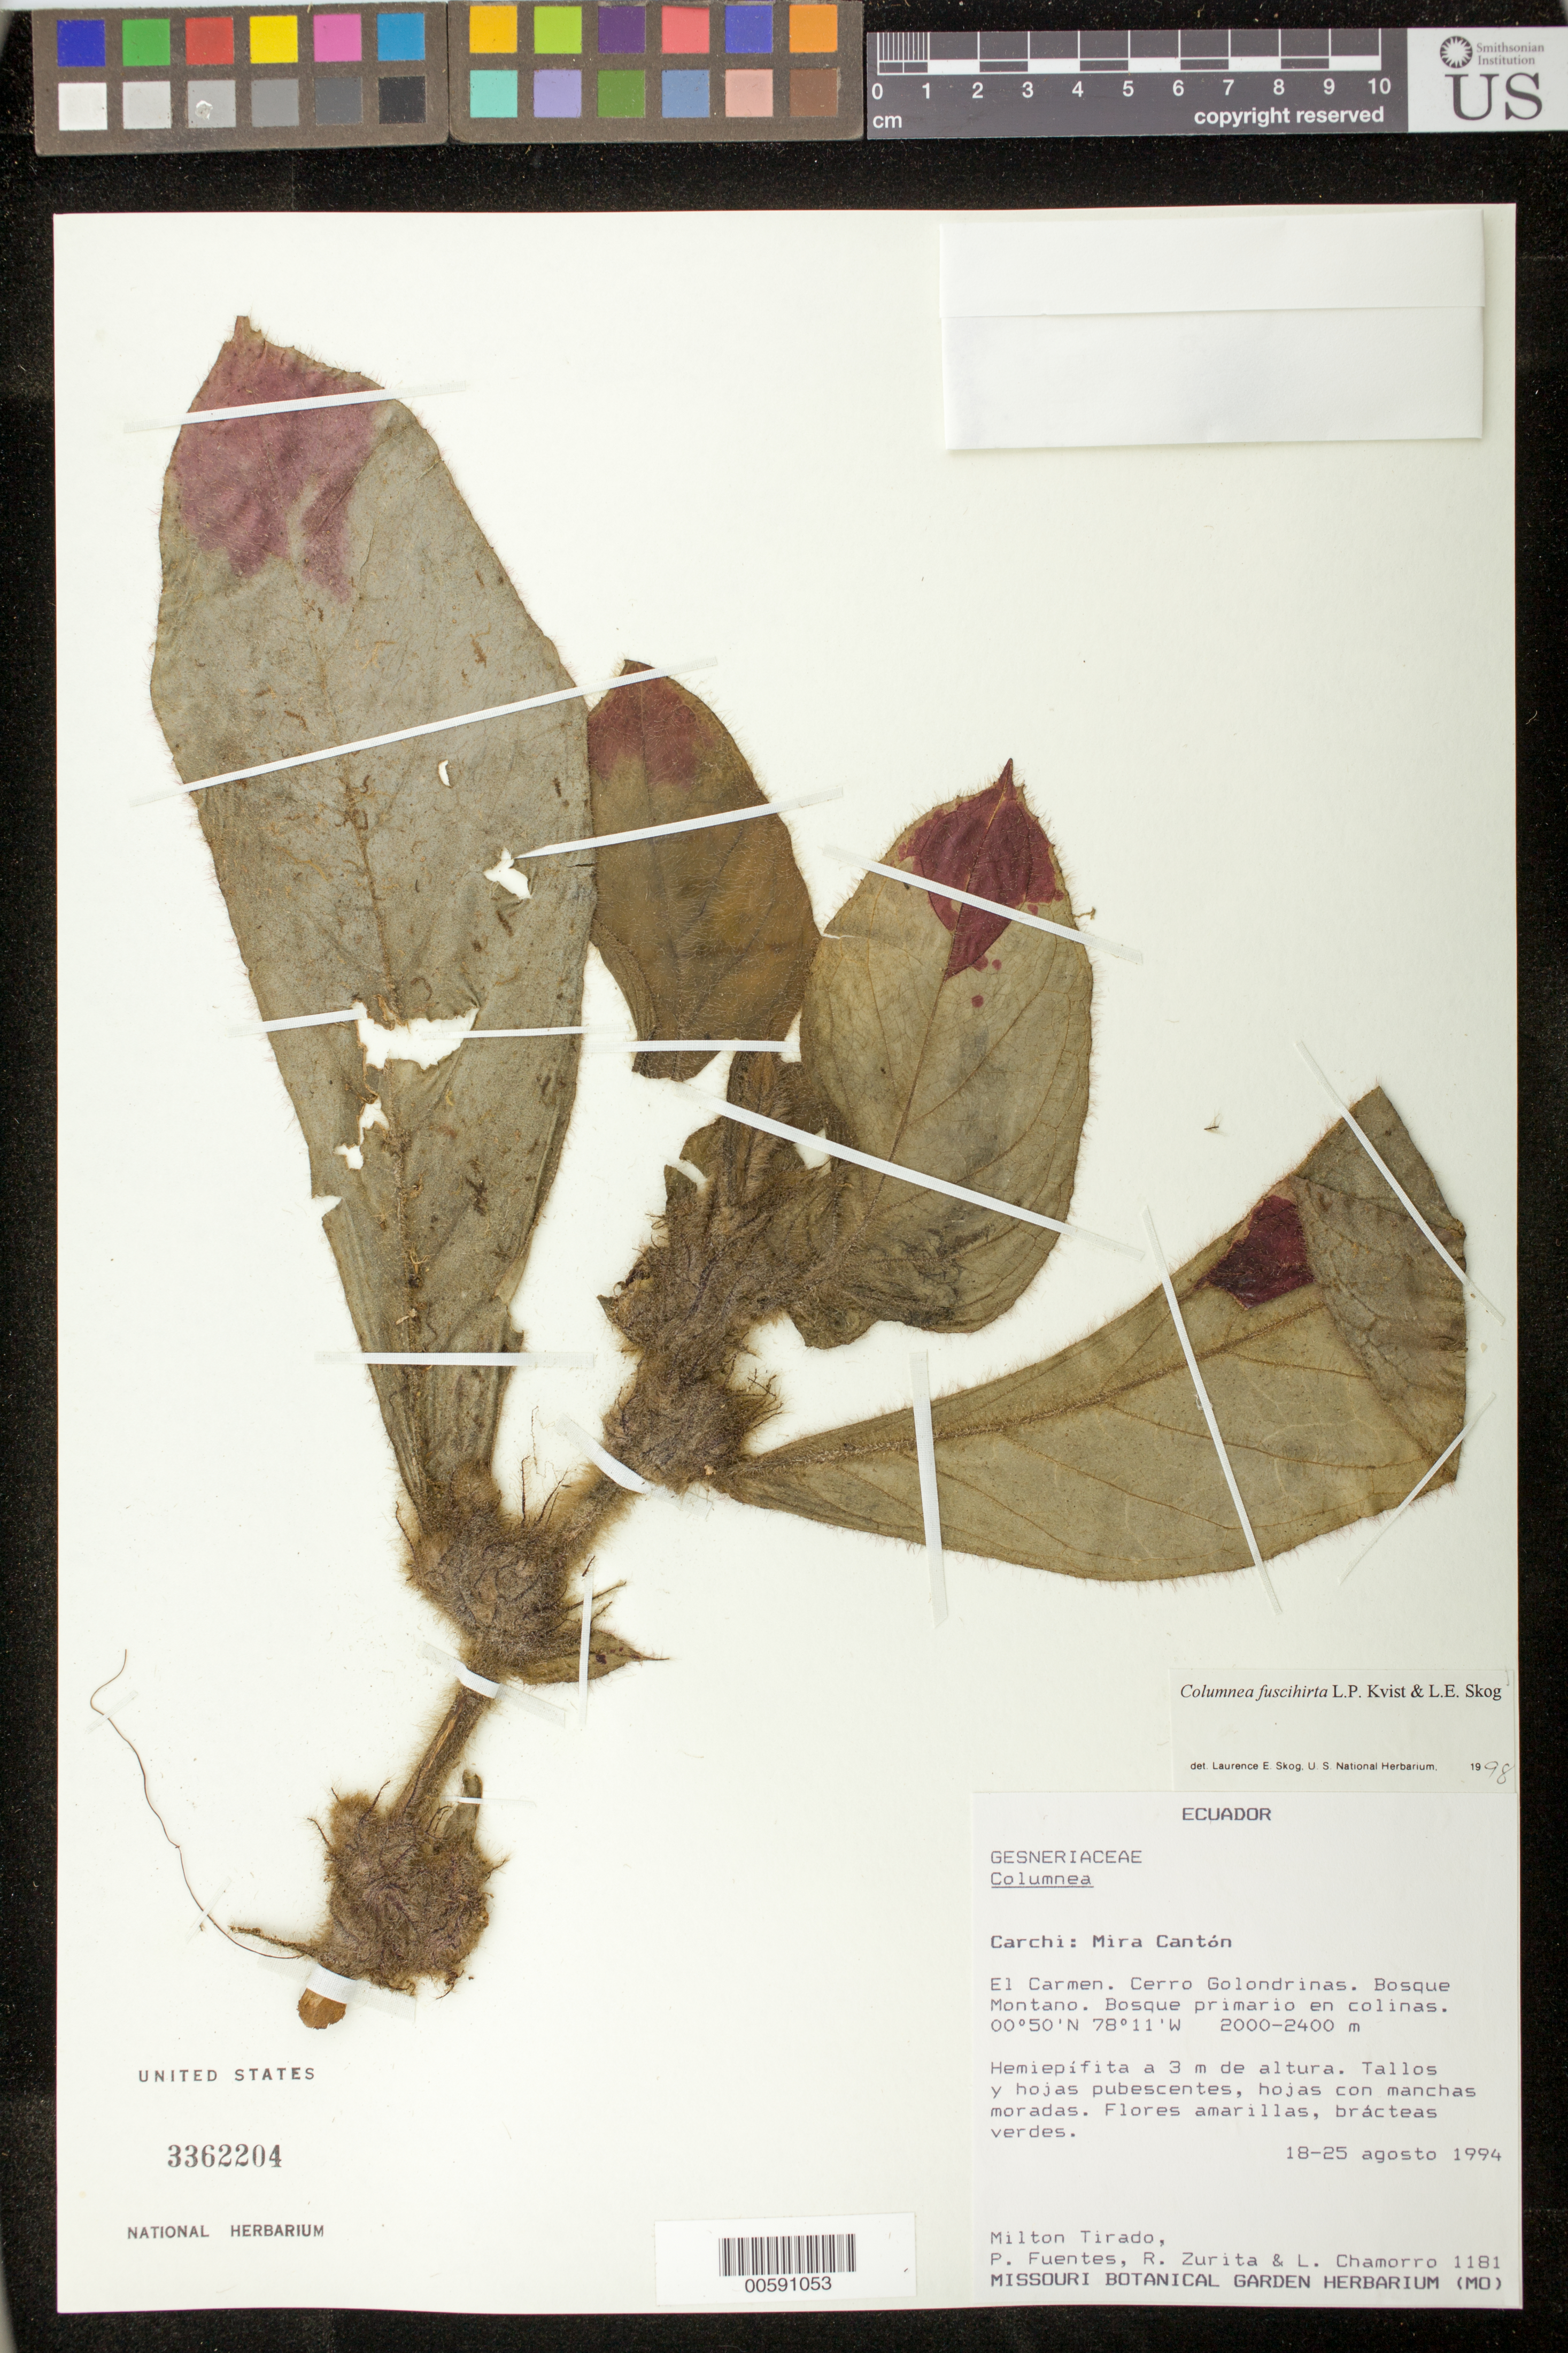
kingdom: Plantae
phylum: Tracheophyta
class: Magnoliopsida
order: Lamiales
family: Gesneriaceae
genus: Columnea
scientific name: Columnea fuscihirta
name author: L.P. Kvist & L.E. Skog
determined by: Skog, Laurence E.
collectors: M. Tirado, P. Fuentes, R. Zurita & L. Chamorro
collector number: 1181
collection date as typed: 18-25 Aug 1994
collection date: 1994-08-18/1994-08-25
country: Ecuador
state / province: Carchi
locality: Mira Cantón; El Carmen, Cerro Golondrinas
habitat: Bosque montano; bosque primario en colinas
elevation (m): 2000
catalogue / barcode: US 3362204